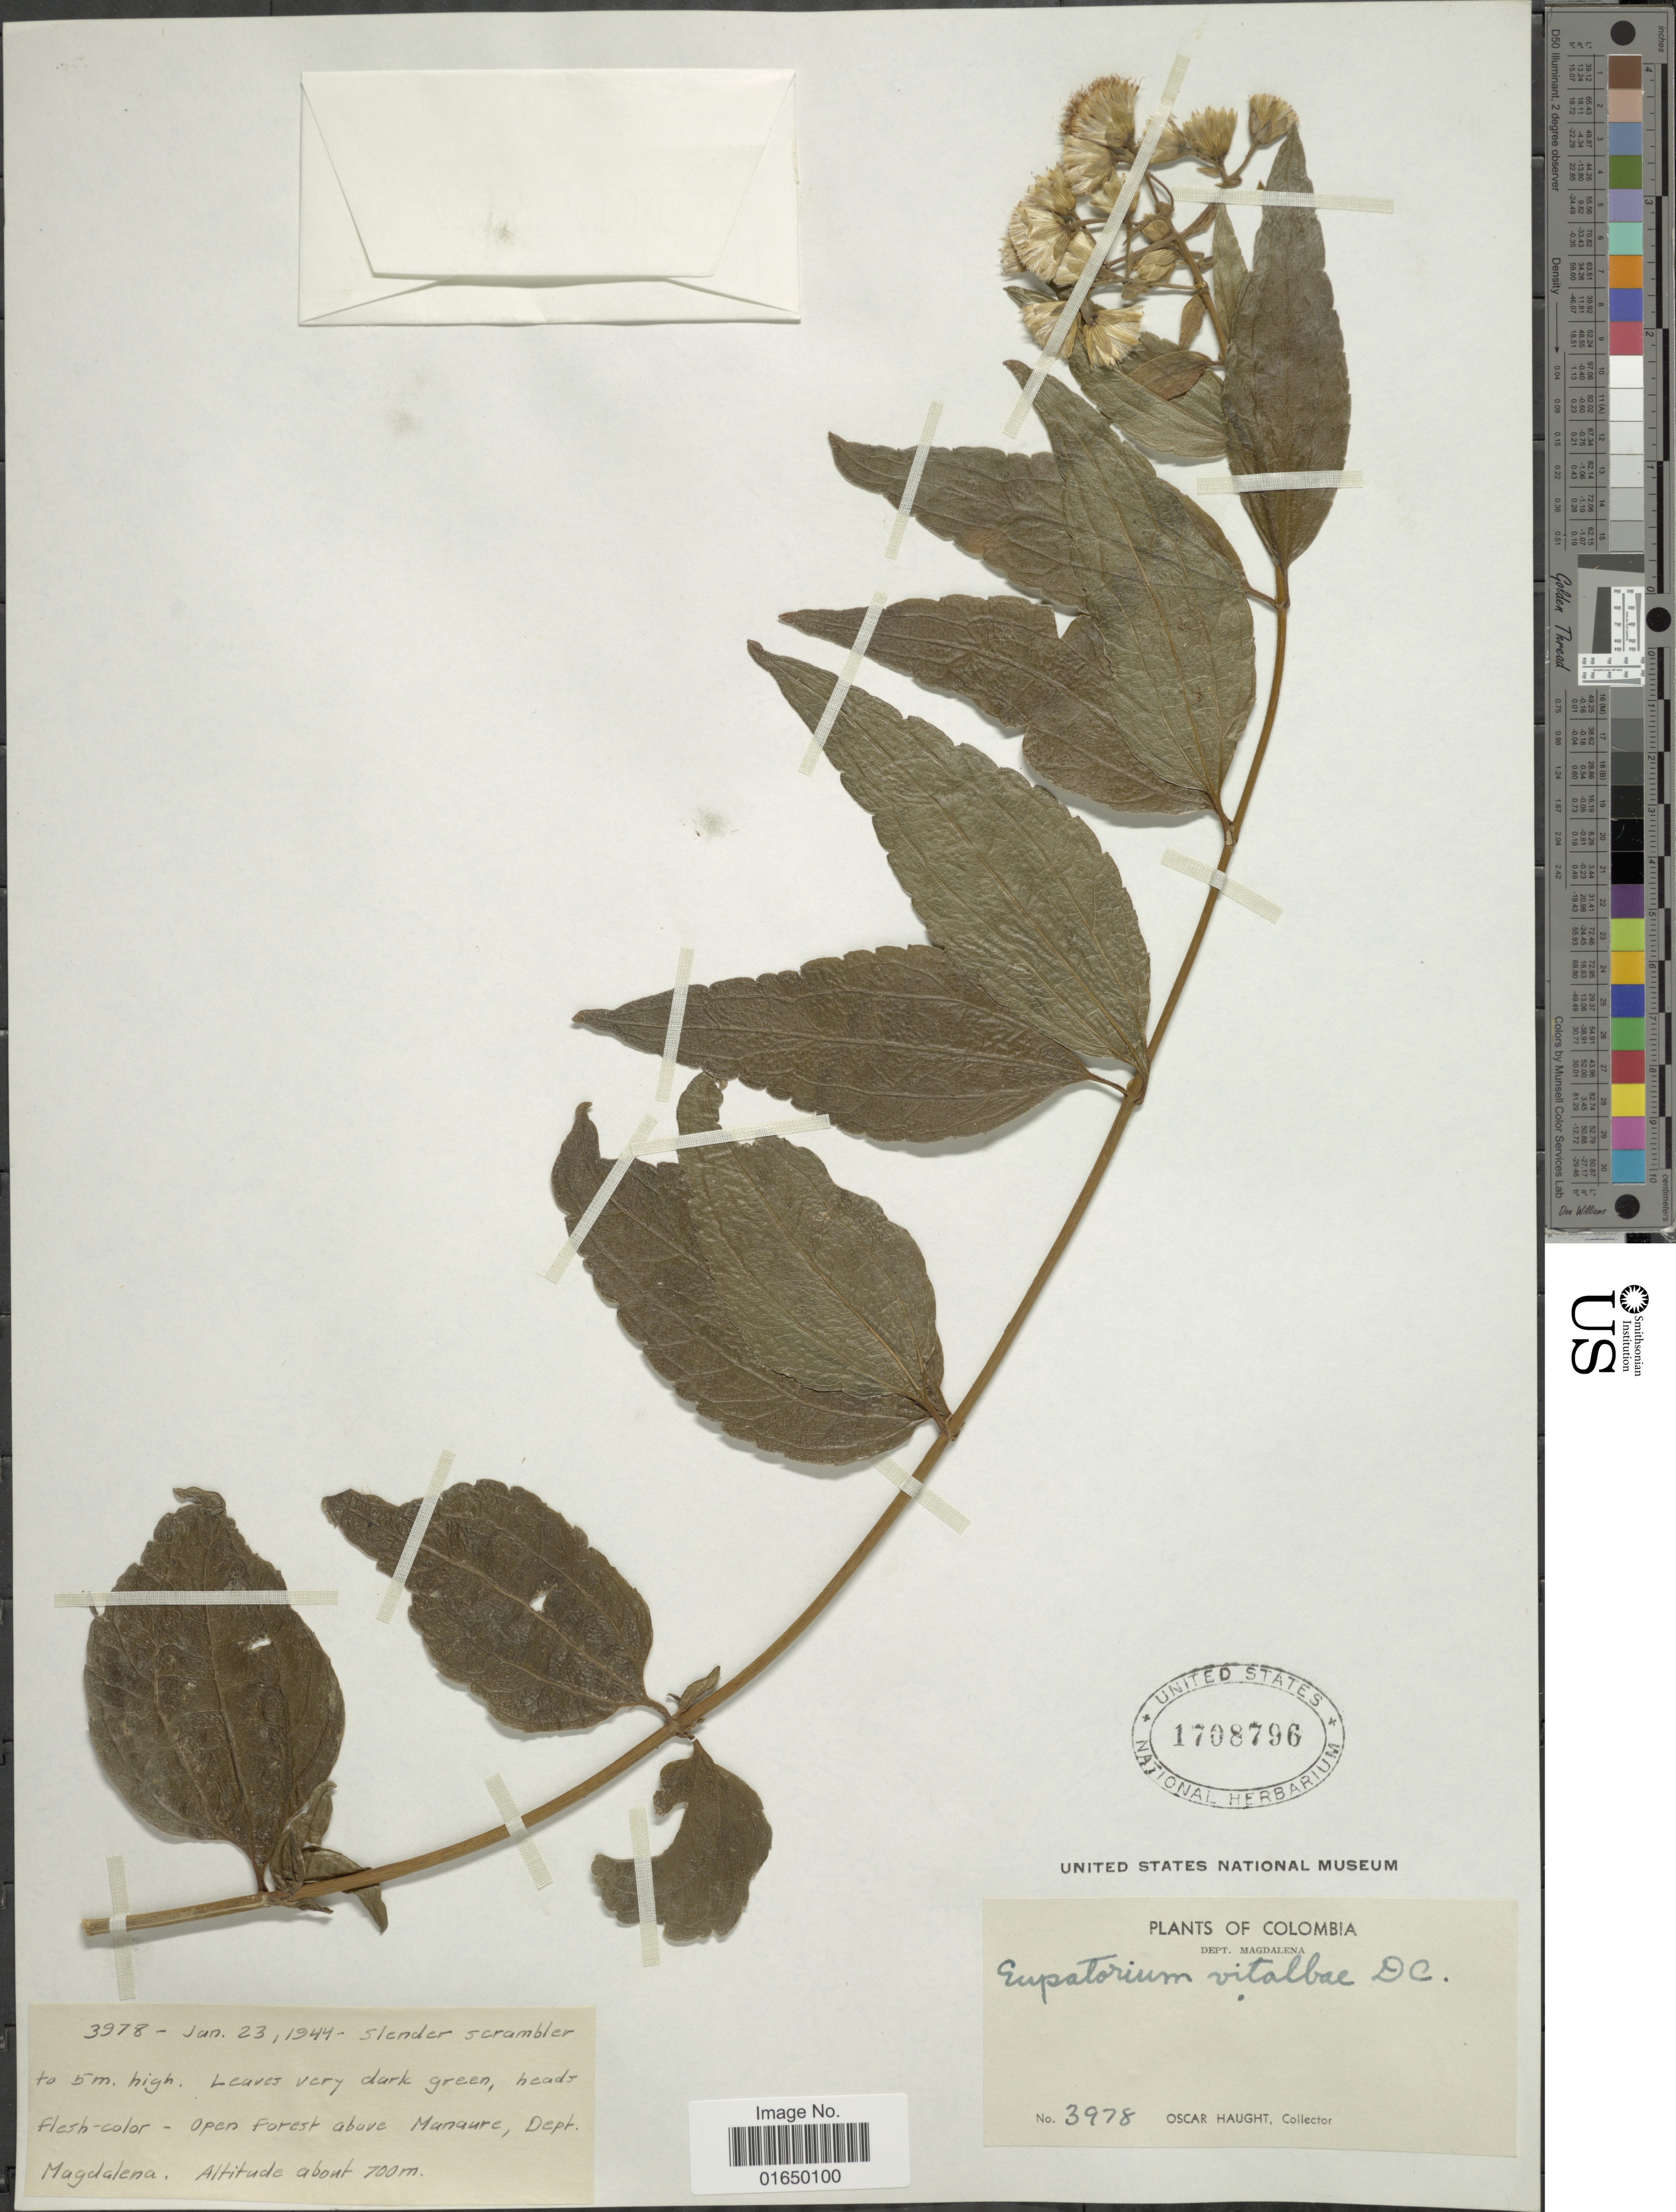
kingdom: Plantae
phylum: Tracheophyta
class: Magnoliopsida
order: Asterales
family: Asteraceae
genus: Heterocondylus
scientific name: Heterocondylus vitalbae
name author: (DC.) R.M. King & H. Rob.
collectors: O. L. Haught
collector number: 3978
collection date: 1944-01-23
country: Colombia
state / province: Magdalena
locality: Dept. Magdalena, Open Forest above Munaure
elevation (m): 700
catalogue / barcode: US 1708796